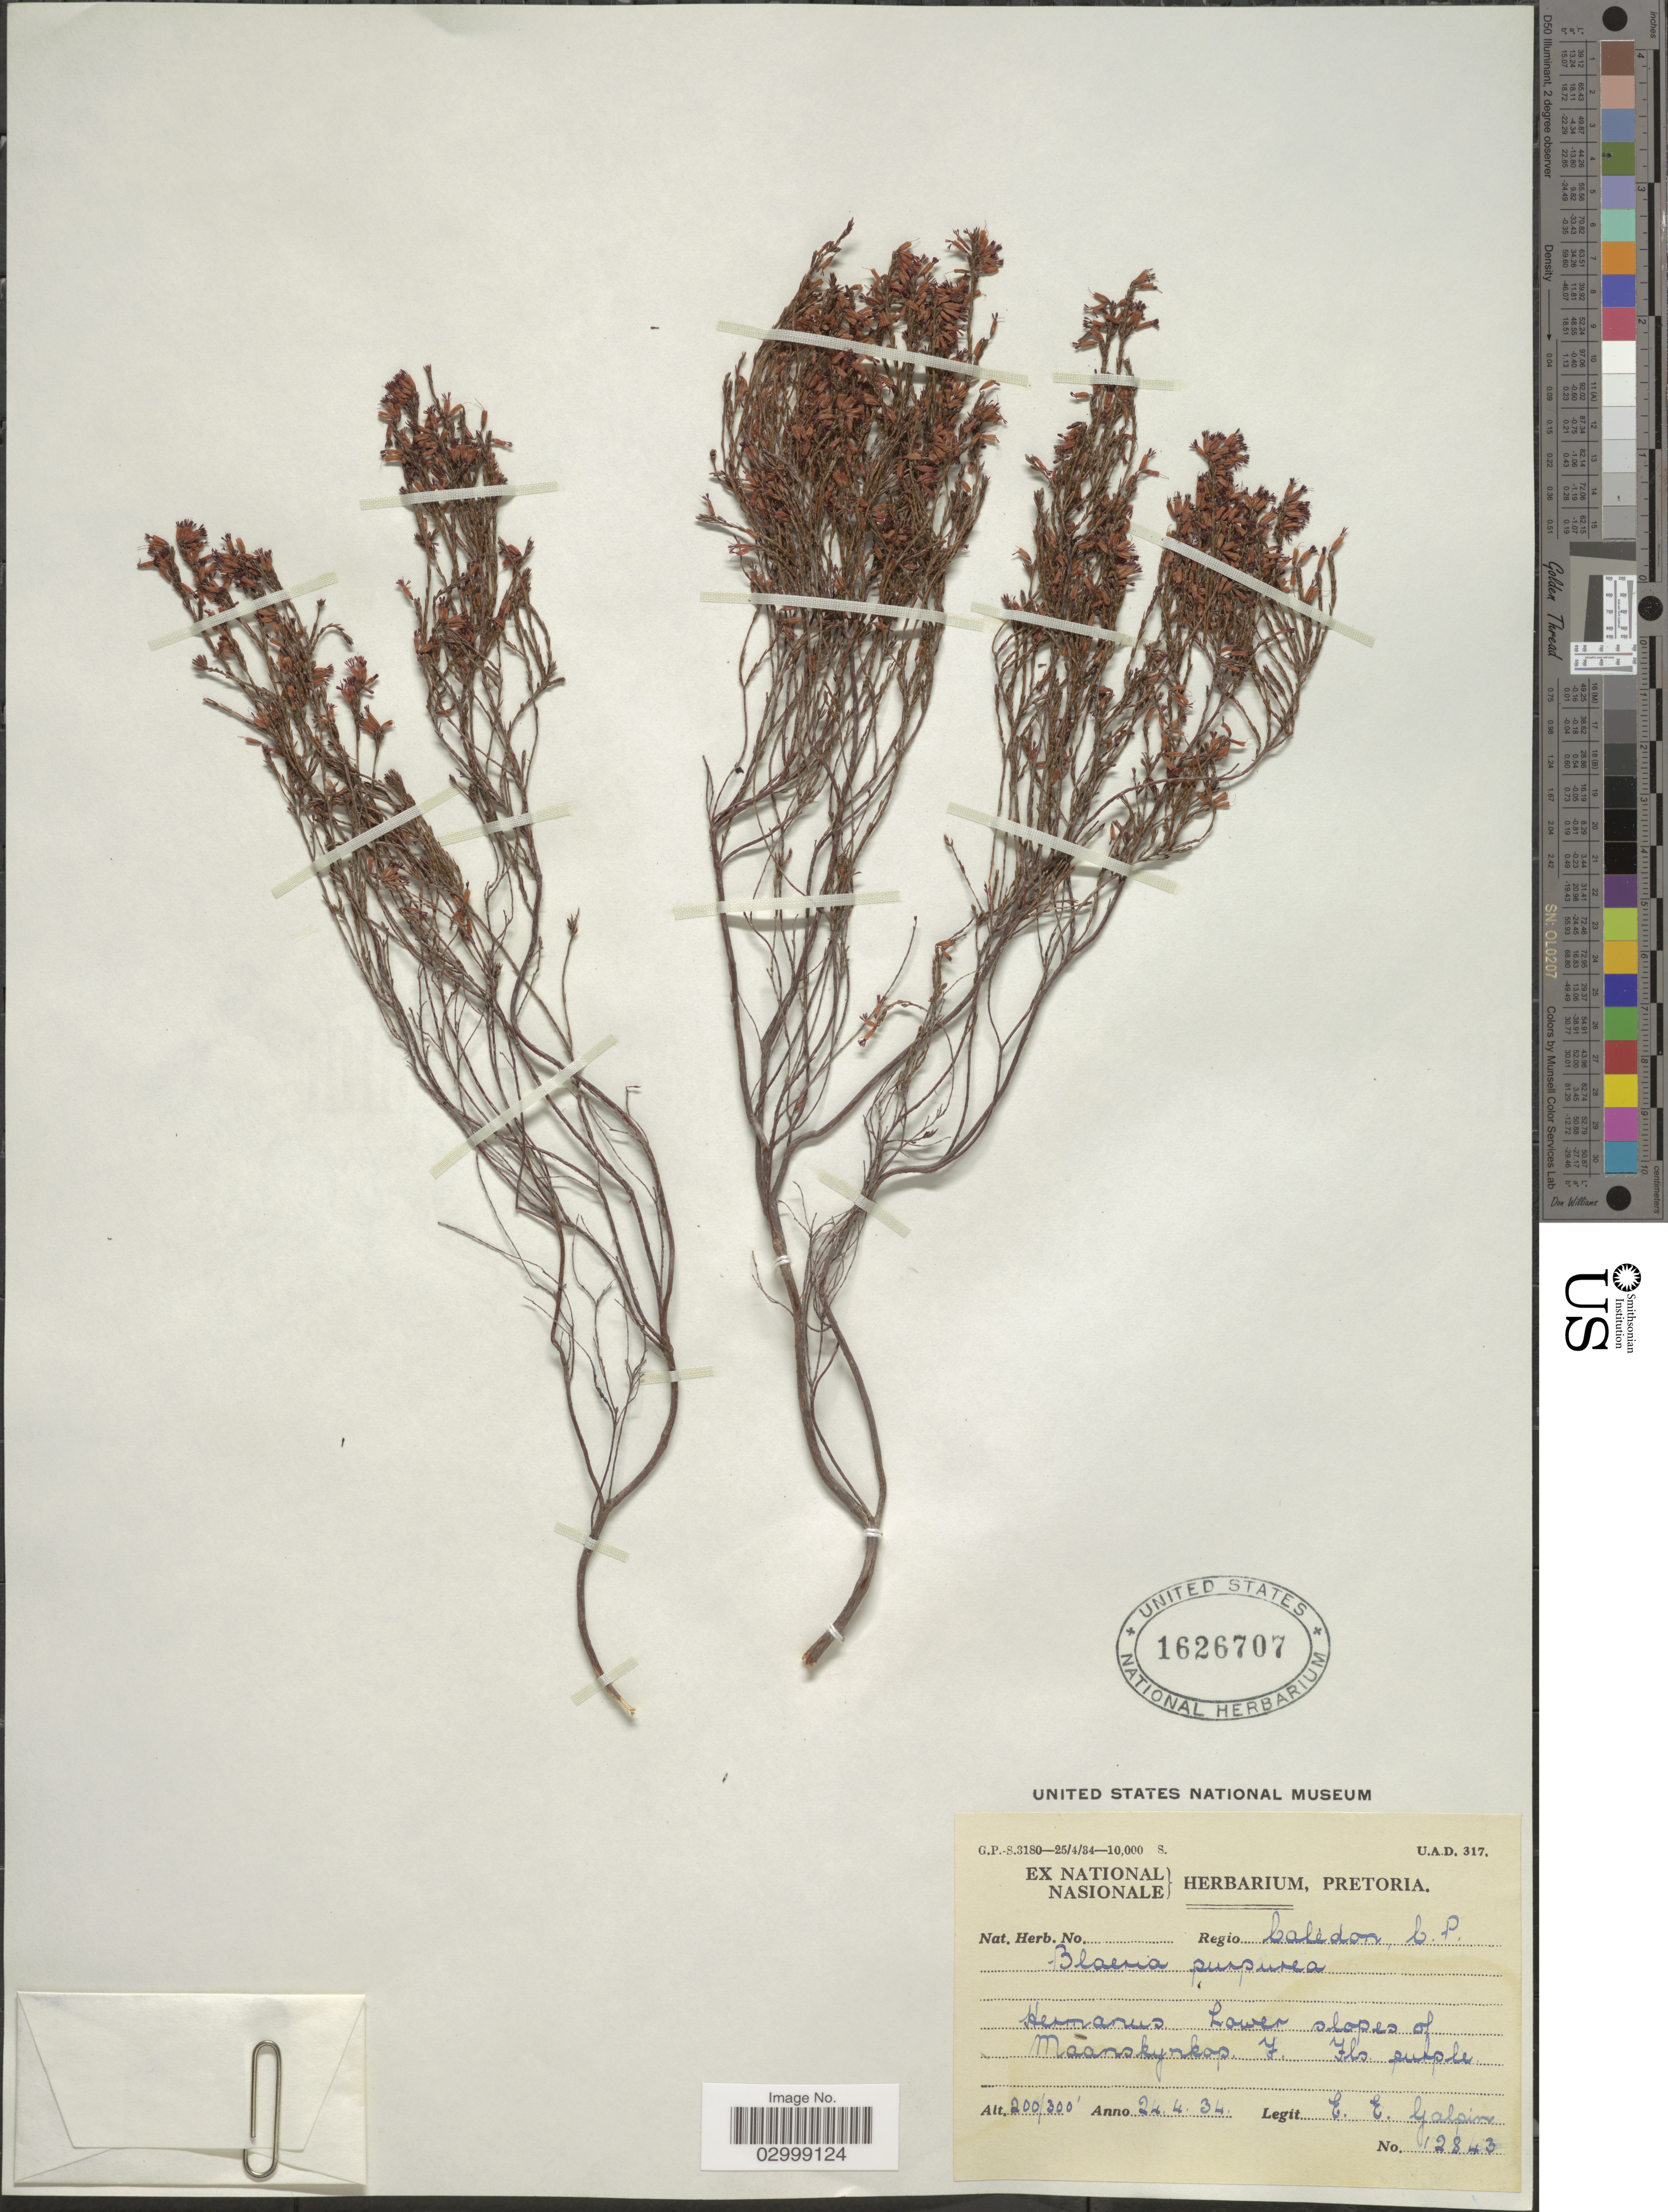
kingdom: Plantae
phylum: Tracheophyta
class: Magnoliopsida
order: Ericales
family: Ericaceae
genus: Blaeria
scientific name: Blaeria purpurea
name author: L. f.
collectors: E. Galpin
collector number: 12843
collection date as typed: Transcribed d/m/y: 24/4/34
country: South Africa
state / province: Western Cape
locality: Regio Caledon, C. P. Hermanus Lower slopes of Maanskynkop.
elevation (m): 61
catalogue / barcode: US 1626707